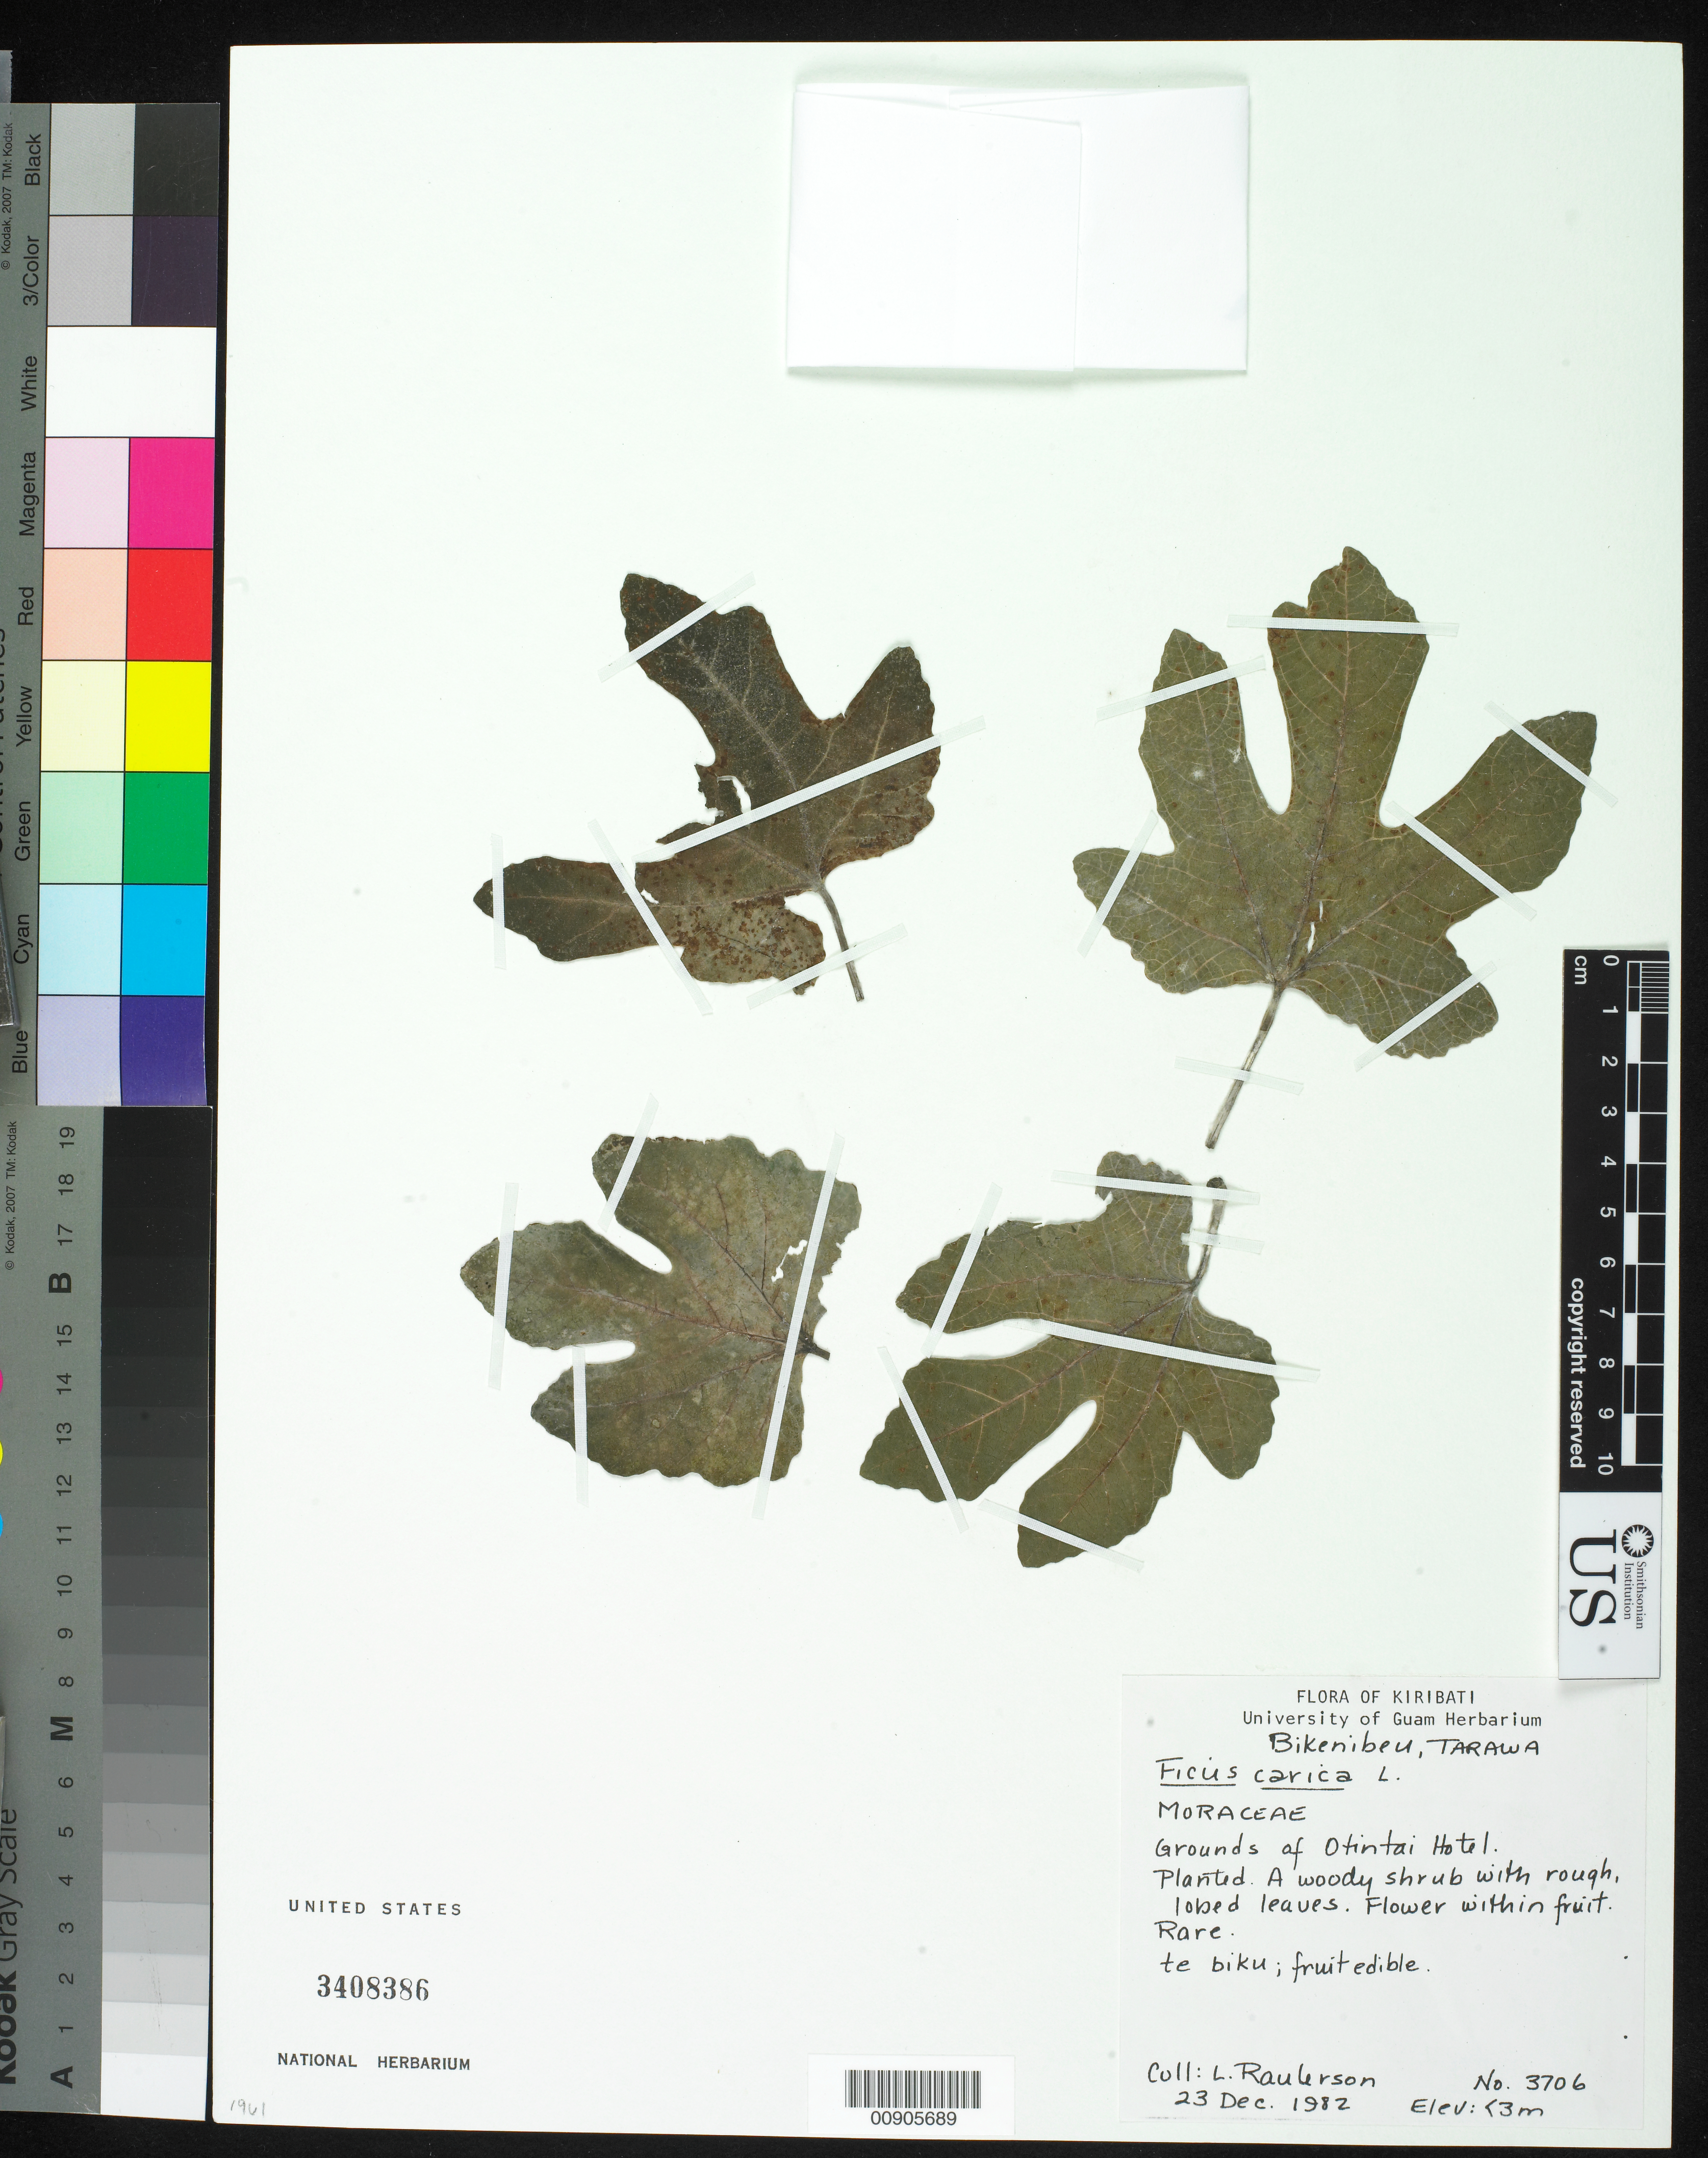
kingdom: Plantae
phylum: Tracheophyta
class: Magnoliopsida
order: Rosales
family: Moraceae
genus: Ficus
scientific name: Ficus carica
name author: L.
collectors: L. Raulerson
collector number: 3706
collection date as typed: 23 Dec 1982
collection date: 1982-12-23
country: Kiribati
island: Tarawa Atoll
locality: Bikenibeu, on grounds of Otintai Hotel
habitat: on grounds of Otintai Hotel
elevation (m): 3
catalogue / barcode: US 3408386